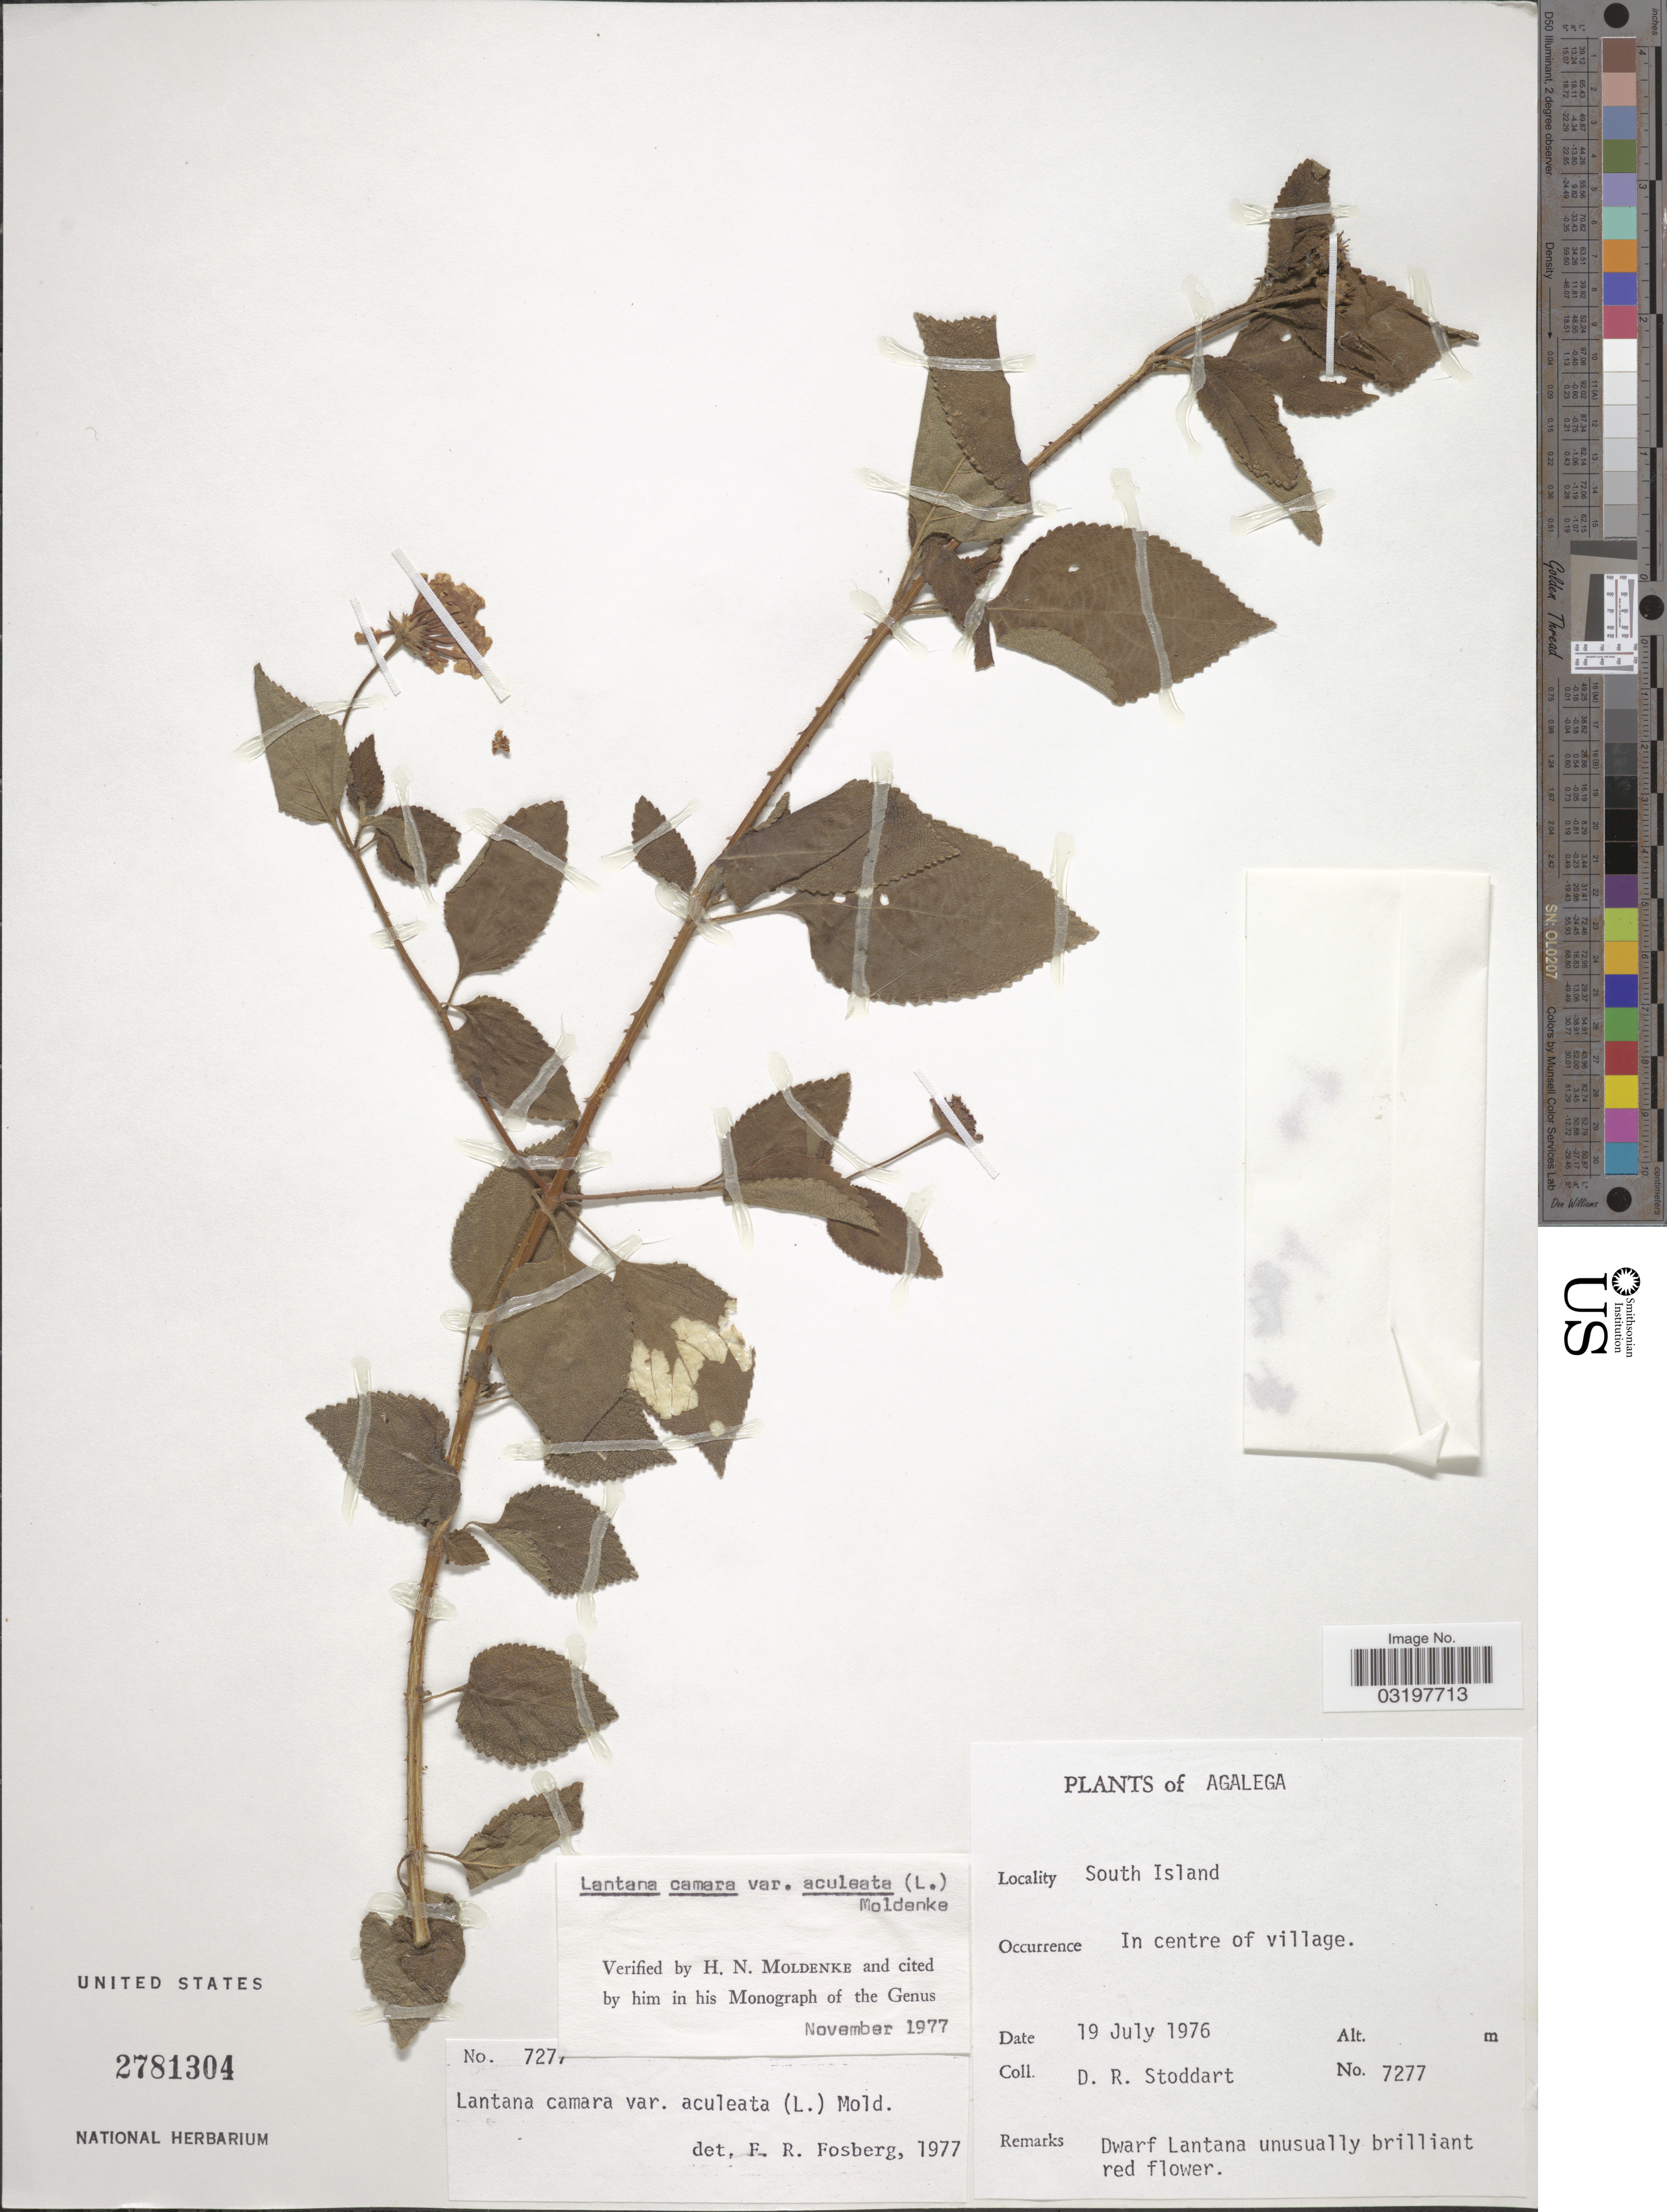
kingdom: Plantae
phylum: Tracheophyta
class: Magnoliopsida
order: Lamiales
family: Verbenaceae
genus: Lantana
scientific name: Lantana camara var. aculeata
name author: (L.) Moldenke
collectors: D. R. Stoddart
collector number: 7277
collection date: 1976-07-19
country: Mauritius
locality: Agalega, South Island. In centre of village.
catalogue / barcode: US 2781304